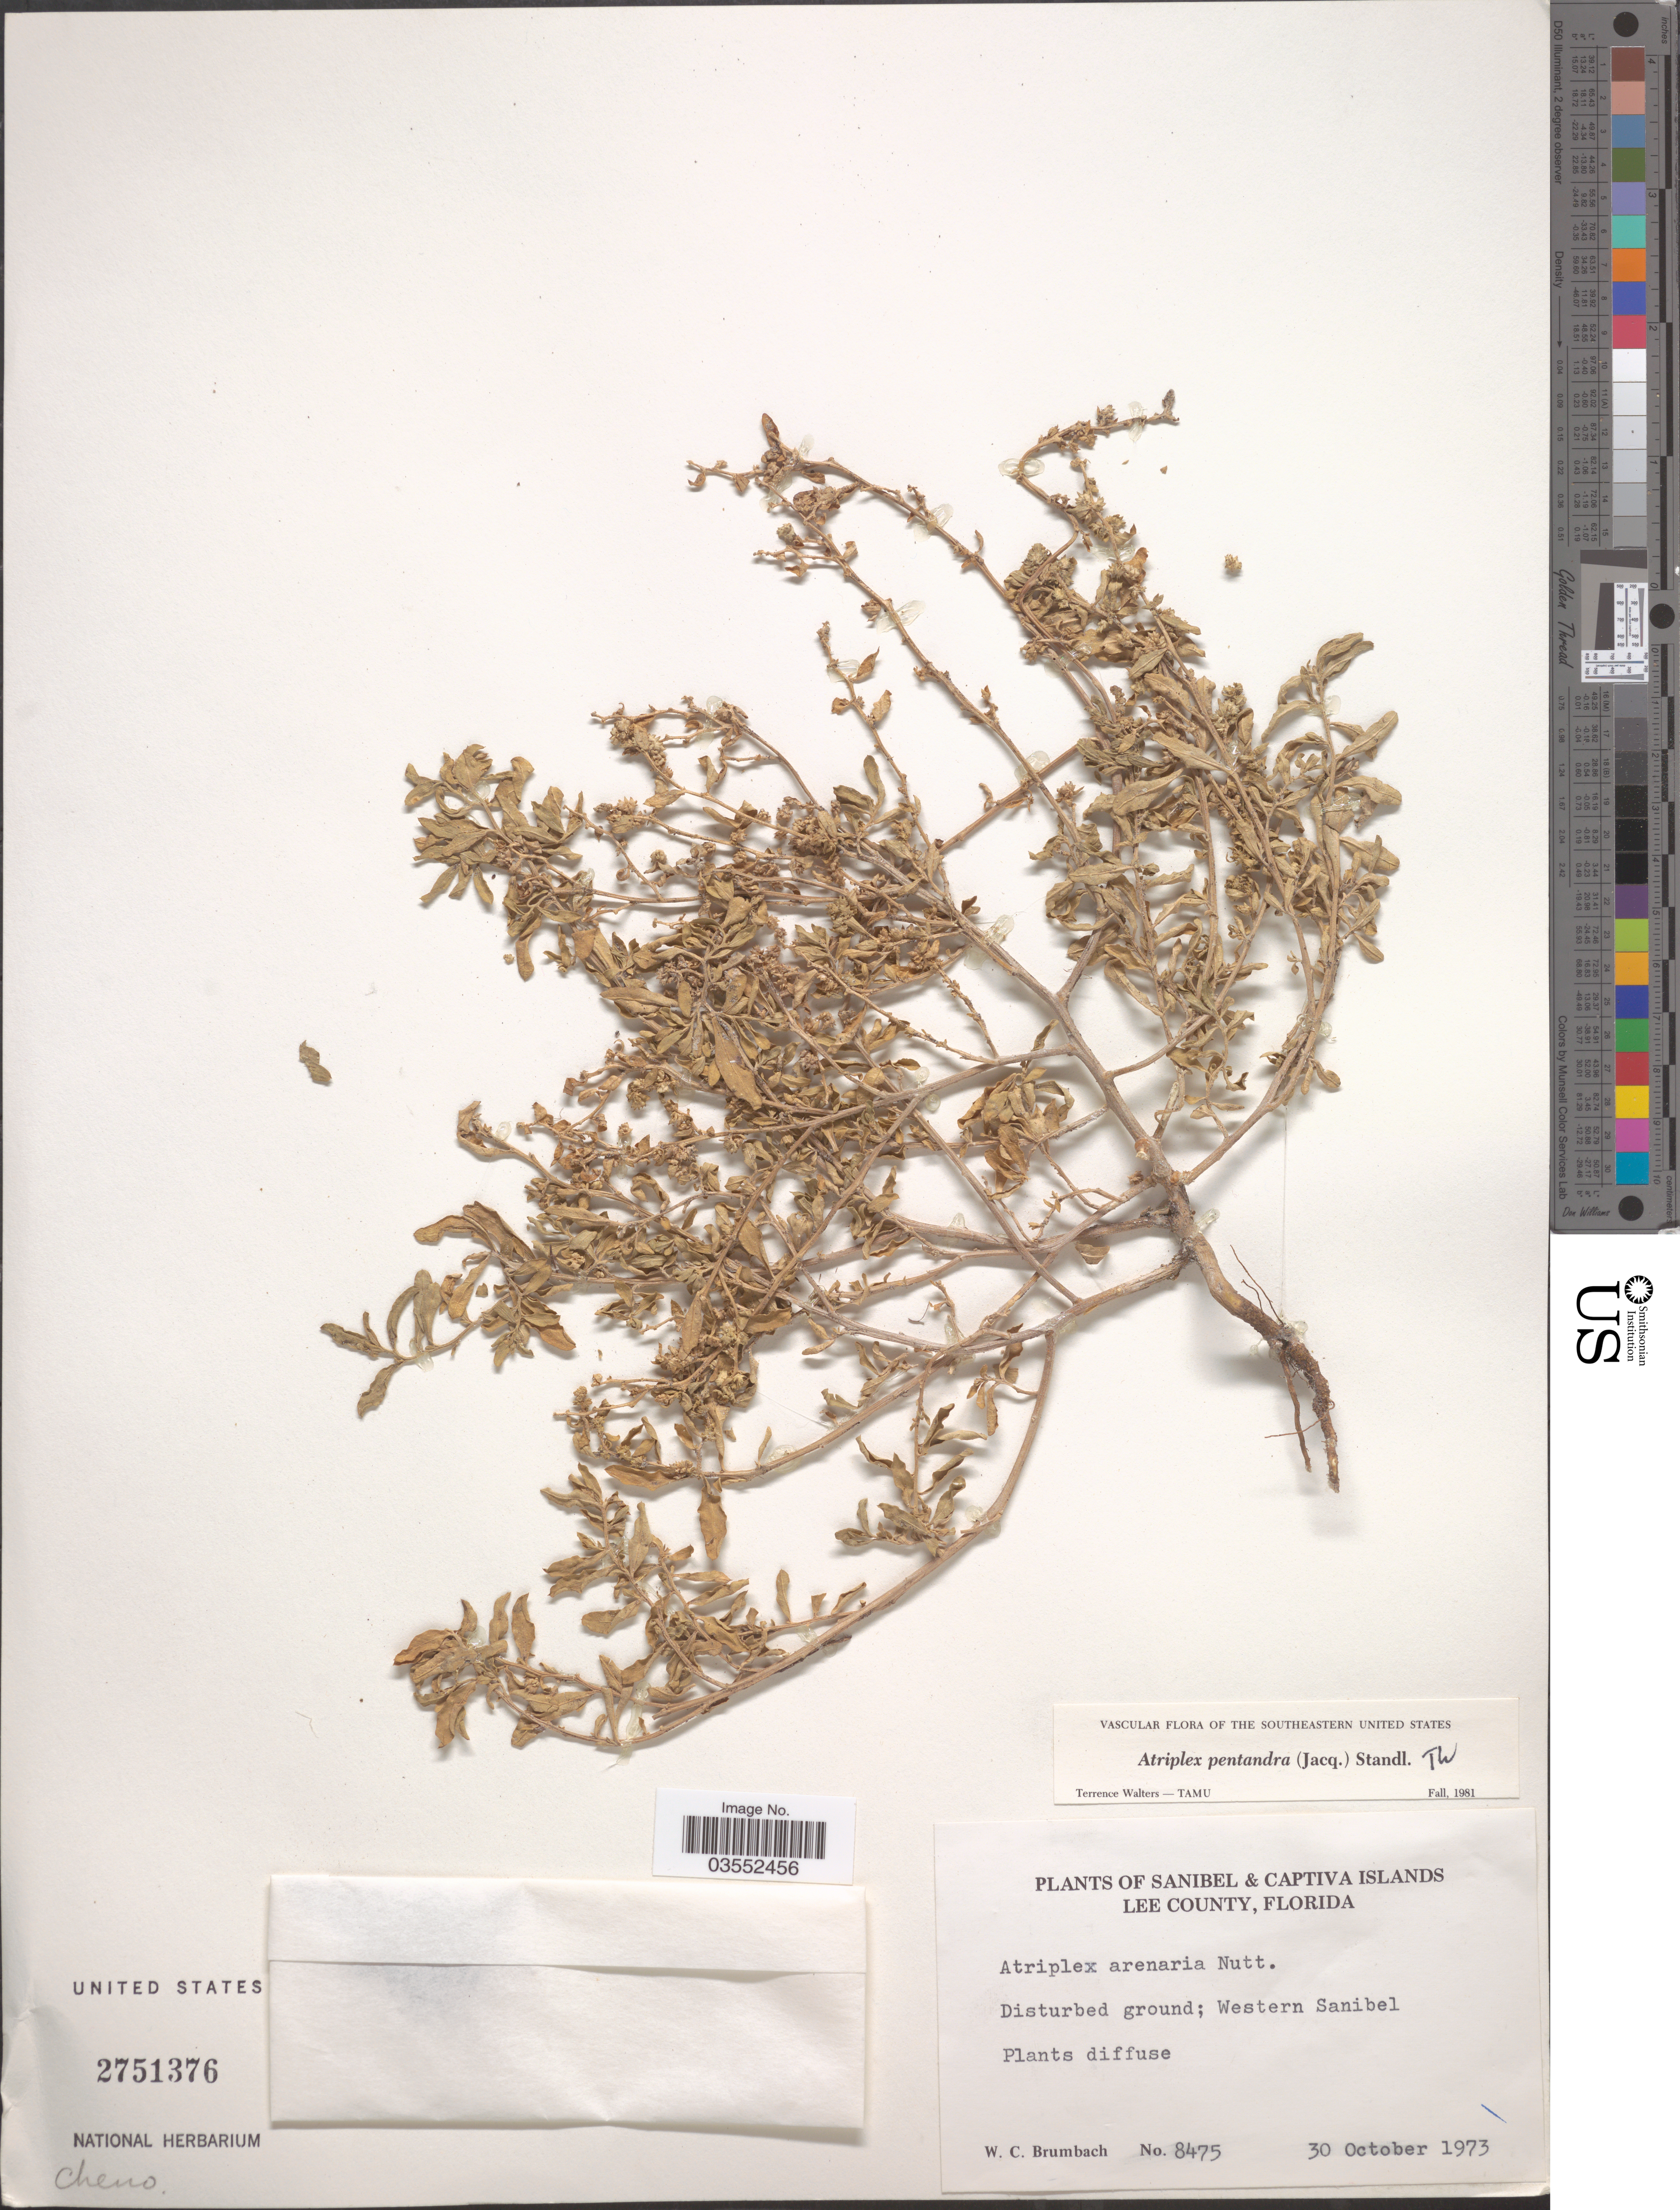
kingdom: Plantae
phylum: Tracheophyta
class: Magnoliopsida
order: Caryophyllales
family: Amaranthaceae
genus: Atriplex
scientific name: Atriplex pentandra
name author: (Jacq.) Standl.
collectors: W. C. Brumbach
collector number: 8475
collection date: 1973-10-30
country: United States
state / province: Florida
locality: Sanibel Island, Lee County. Western Sanibel.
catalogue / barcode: US 2751376